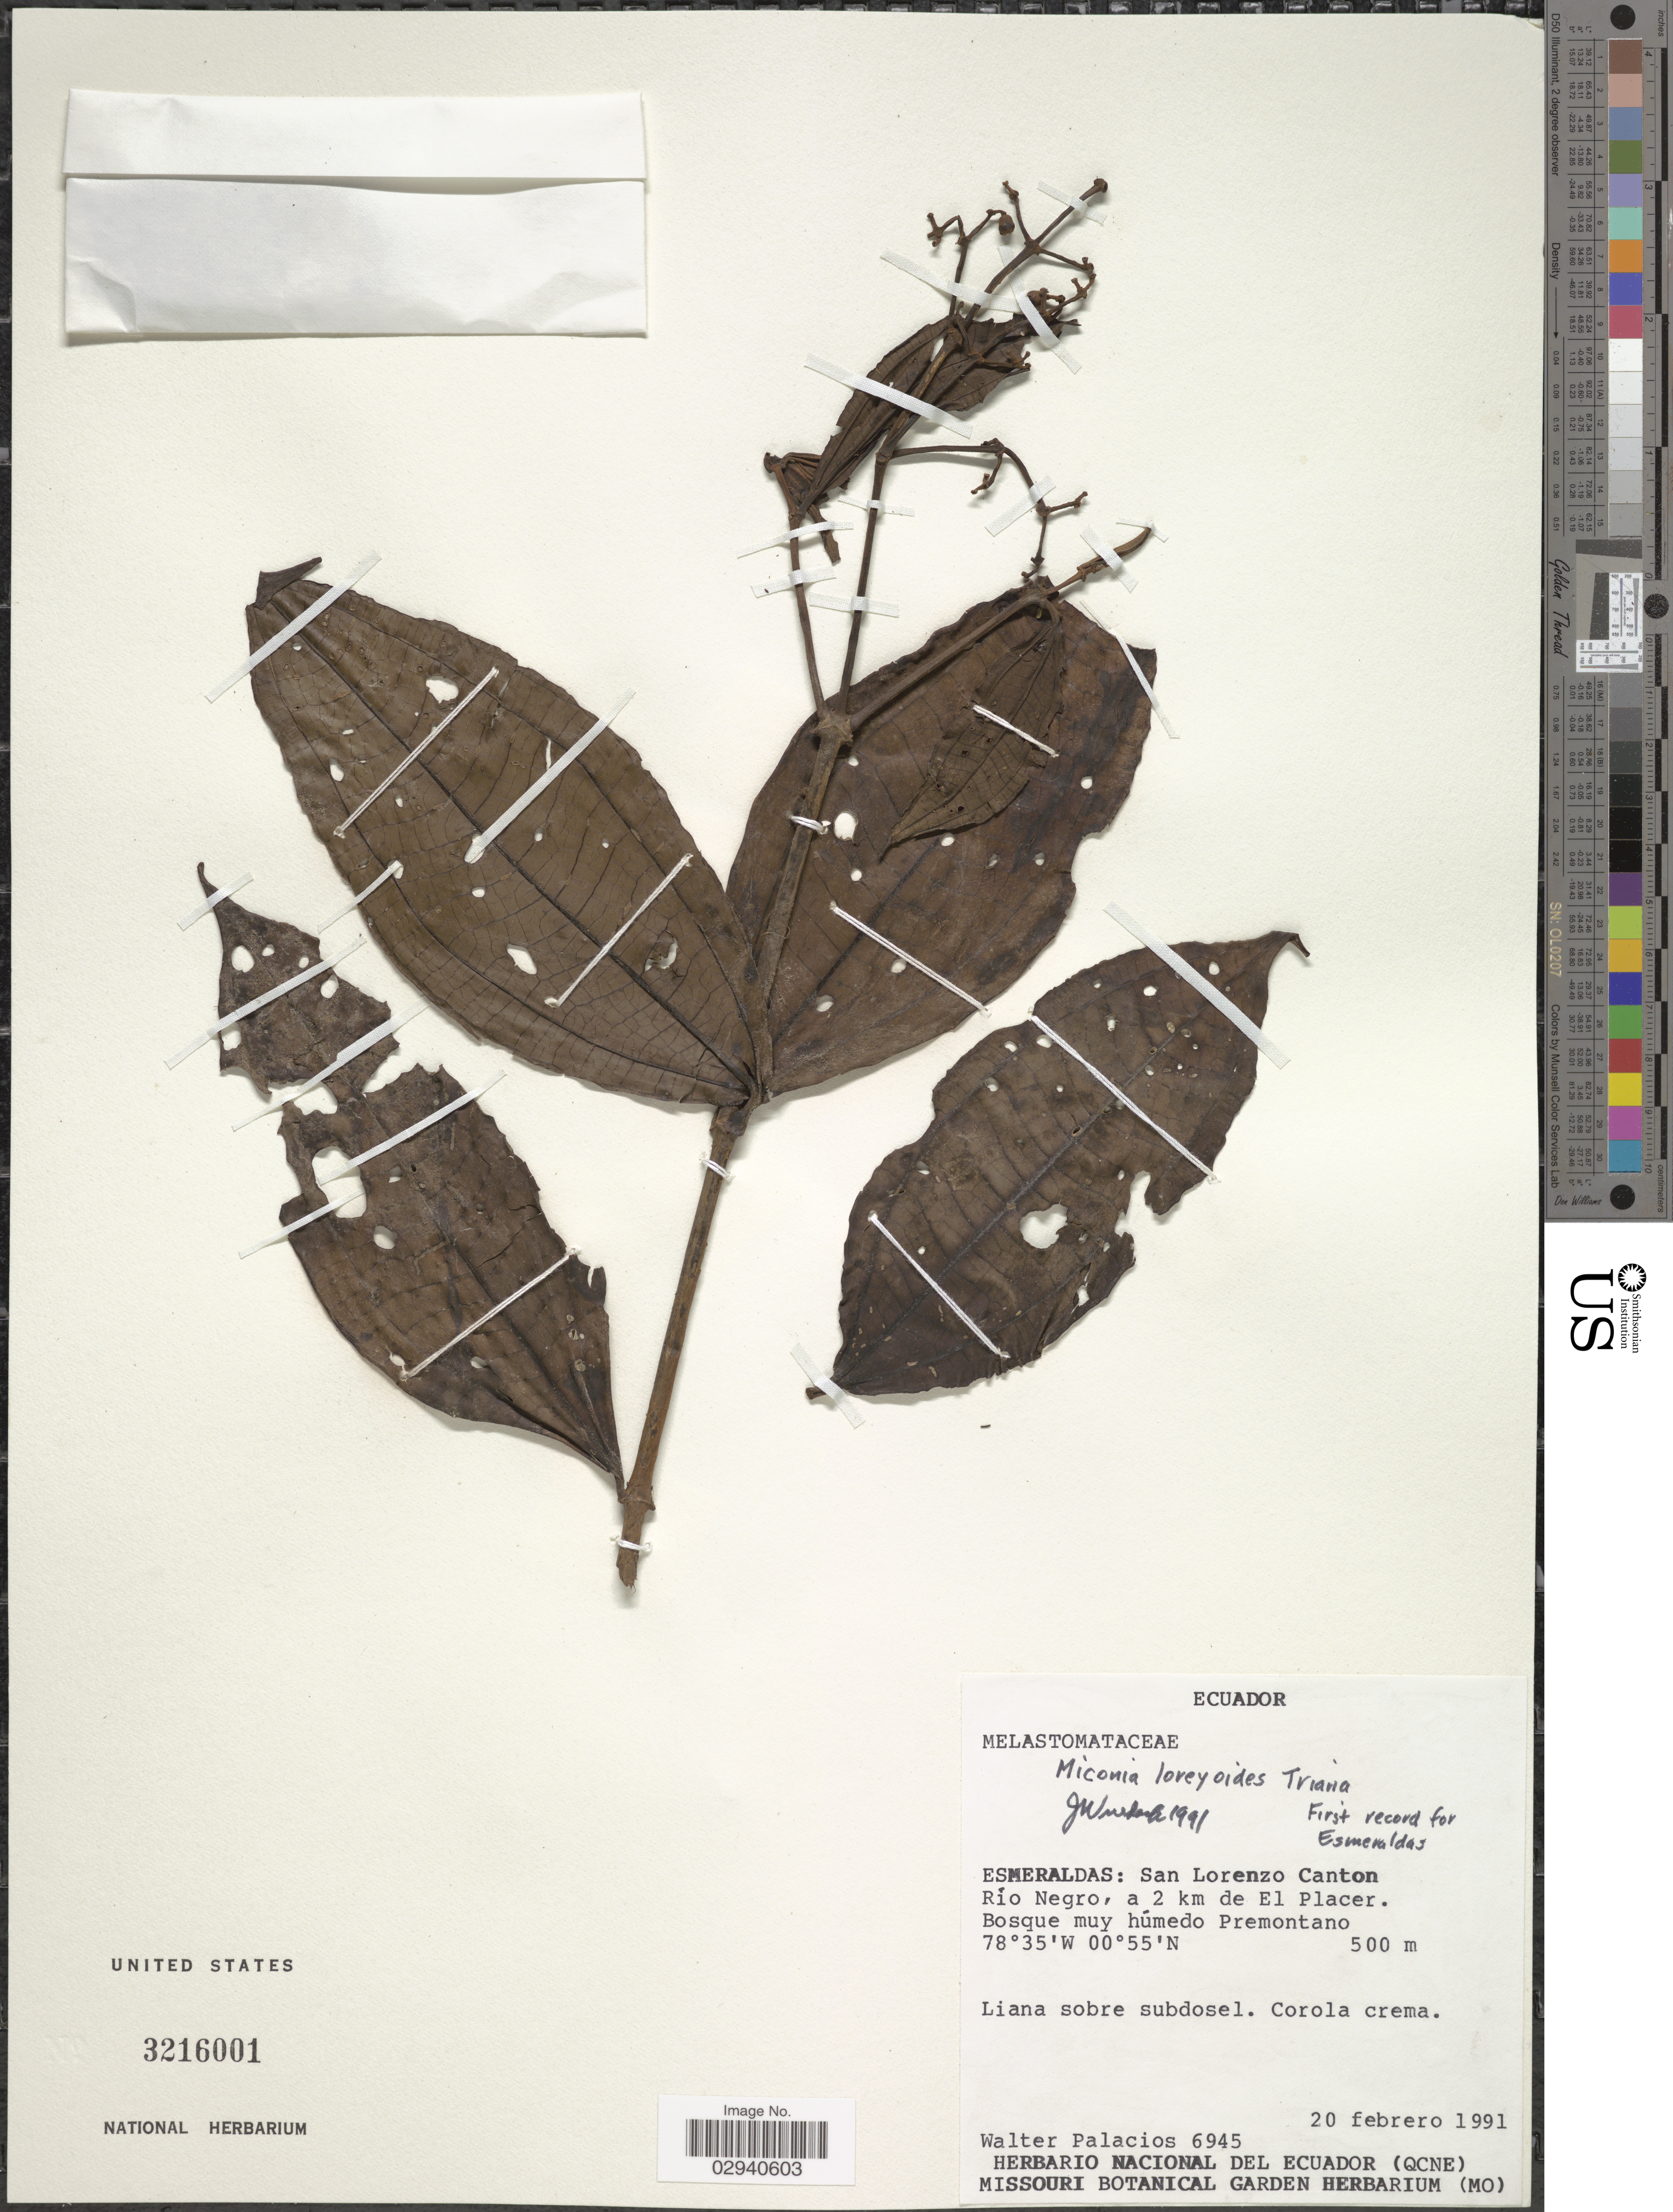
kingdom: Plantae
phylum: Tracheophyta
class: Magnoliopsida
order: Myrtales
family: Melastomataceae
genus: Miconia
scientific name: Miconia loreyoides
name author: Triana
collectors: W. Palacios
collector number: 6945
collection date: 1991-02-20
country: Ecuador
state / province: Esmeraldas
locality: San Lorenzo Canton. Río Negro, a 2 km de El Placer.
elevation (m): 500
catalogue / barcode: US 3216001